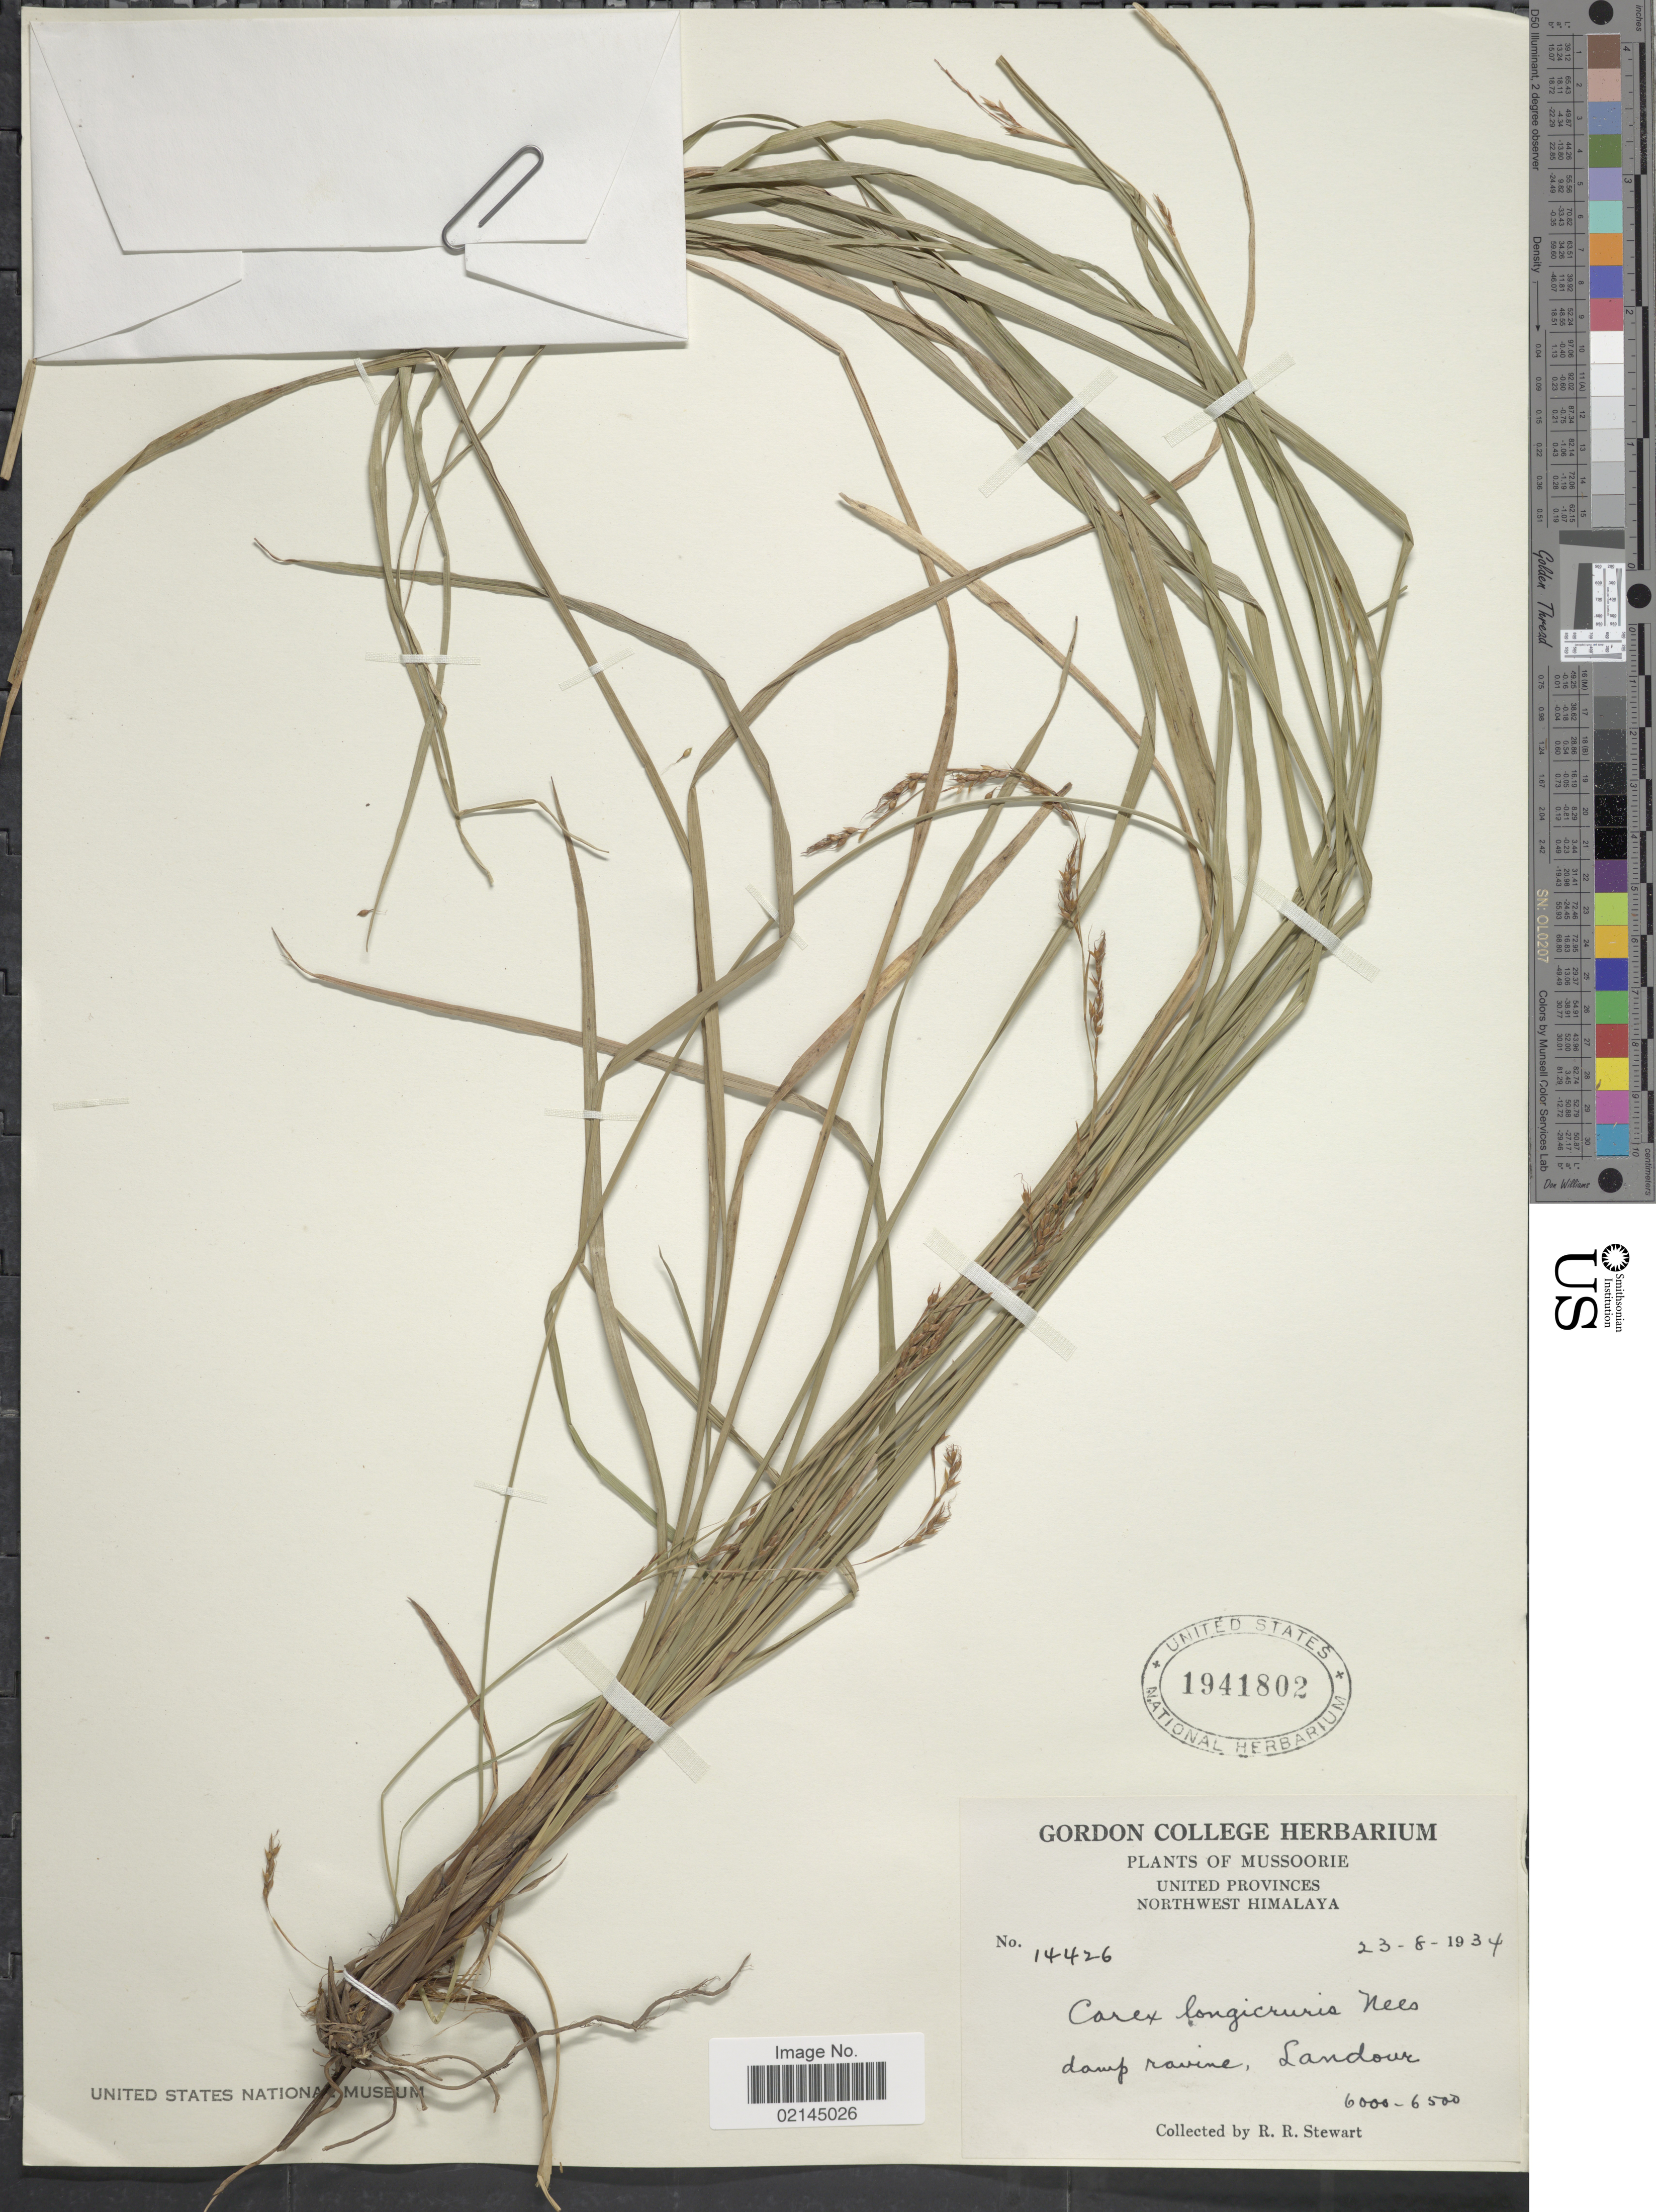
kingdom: Plantae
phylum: Tracheophyta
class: Liliopsida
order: Poales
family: Cyperaceae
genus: Carex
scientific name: Carex longicruris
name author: Nees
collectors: R. R. Stewart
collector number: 14426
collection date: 1934-08-23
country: India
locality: Mussoorie, United Provinces, Northwest Himalaya, damp ravine, Landour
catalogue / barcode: US 1941802